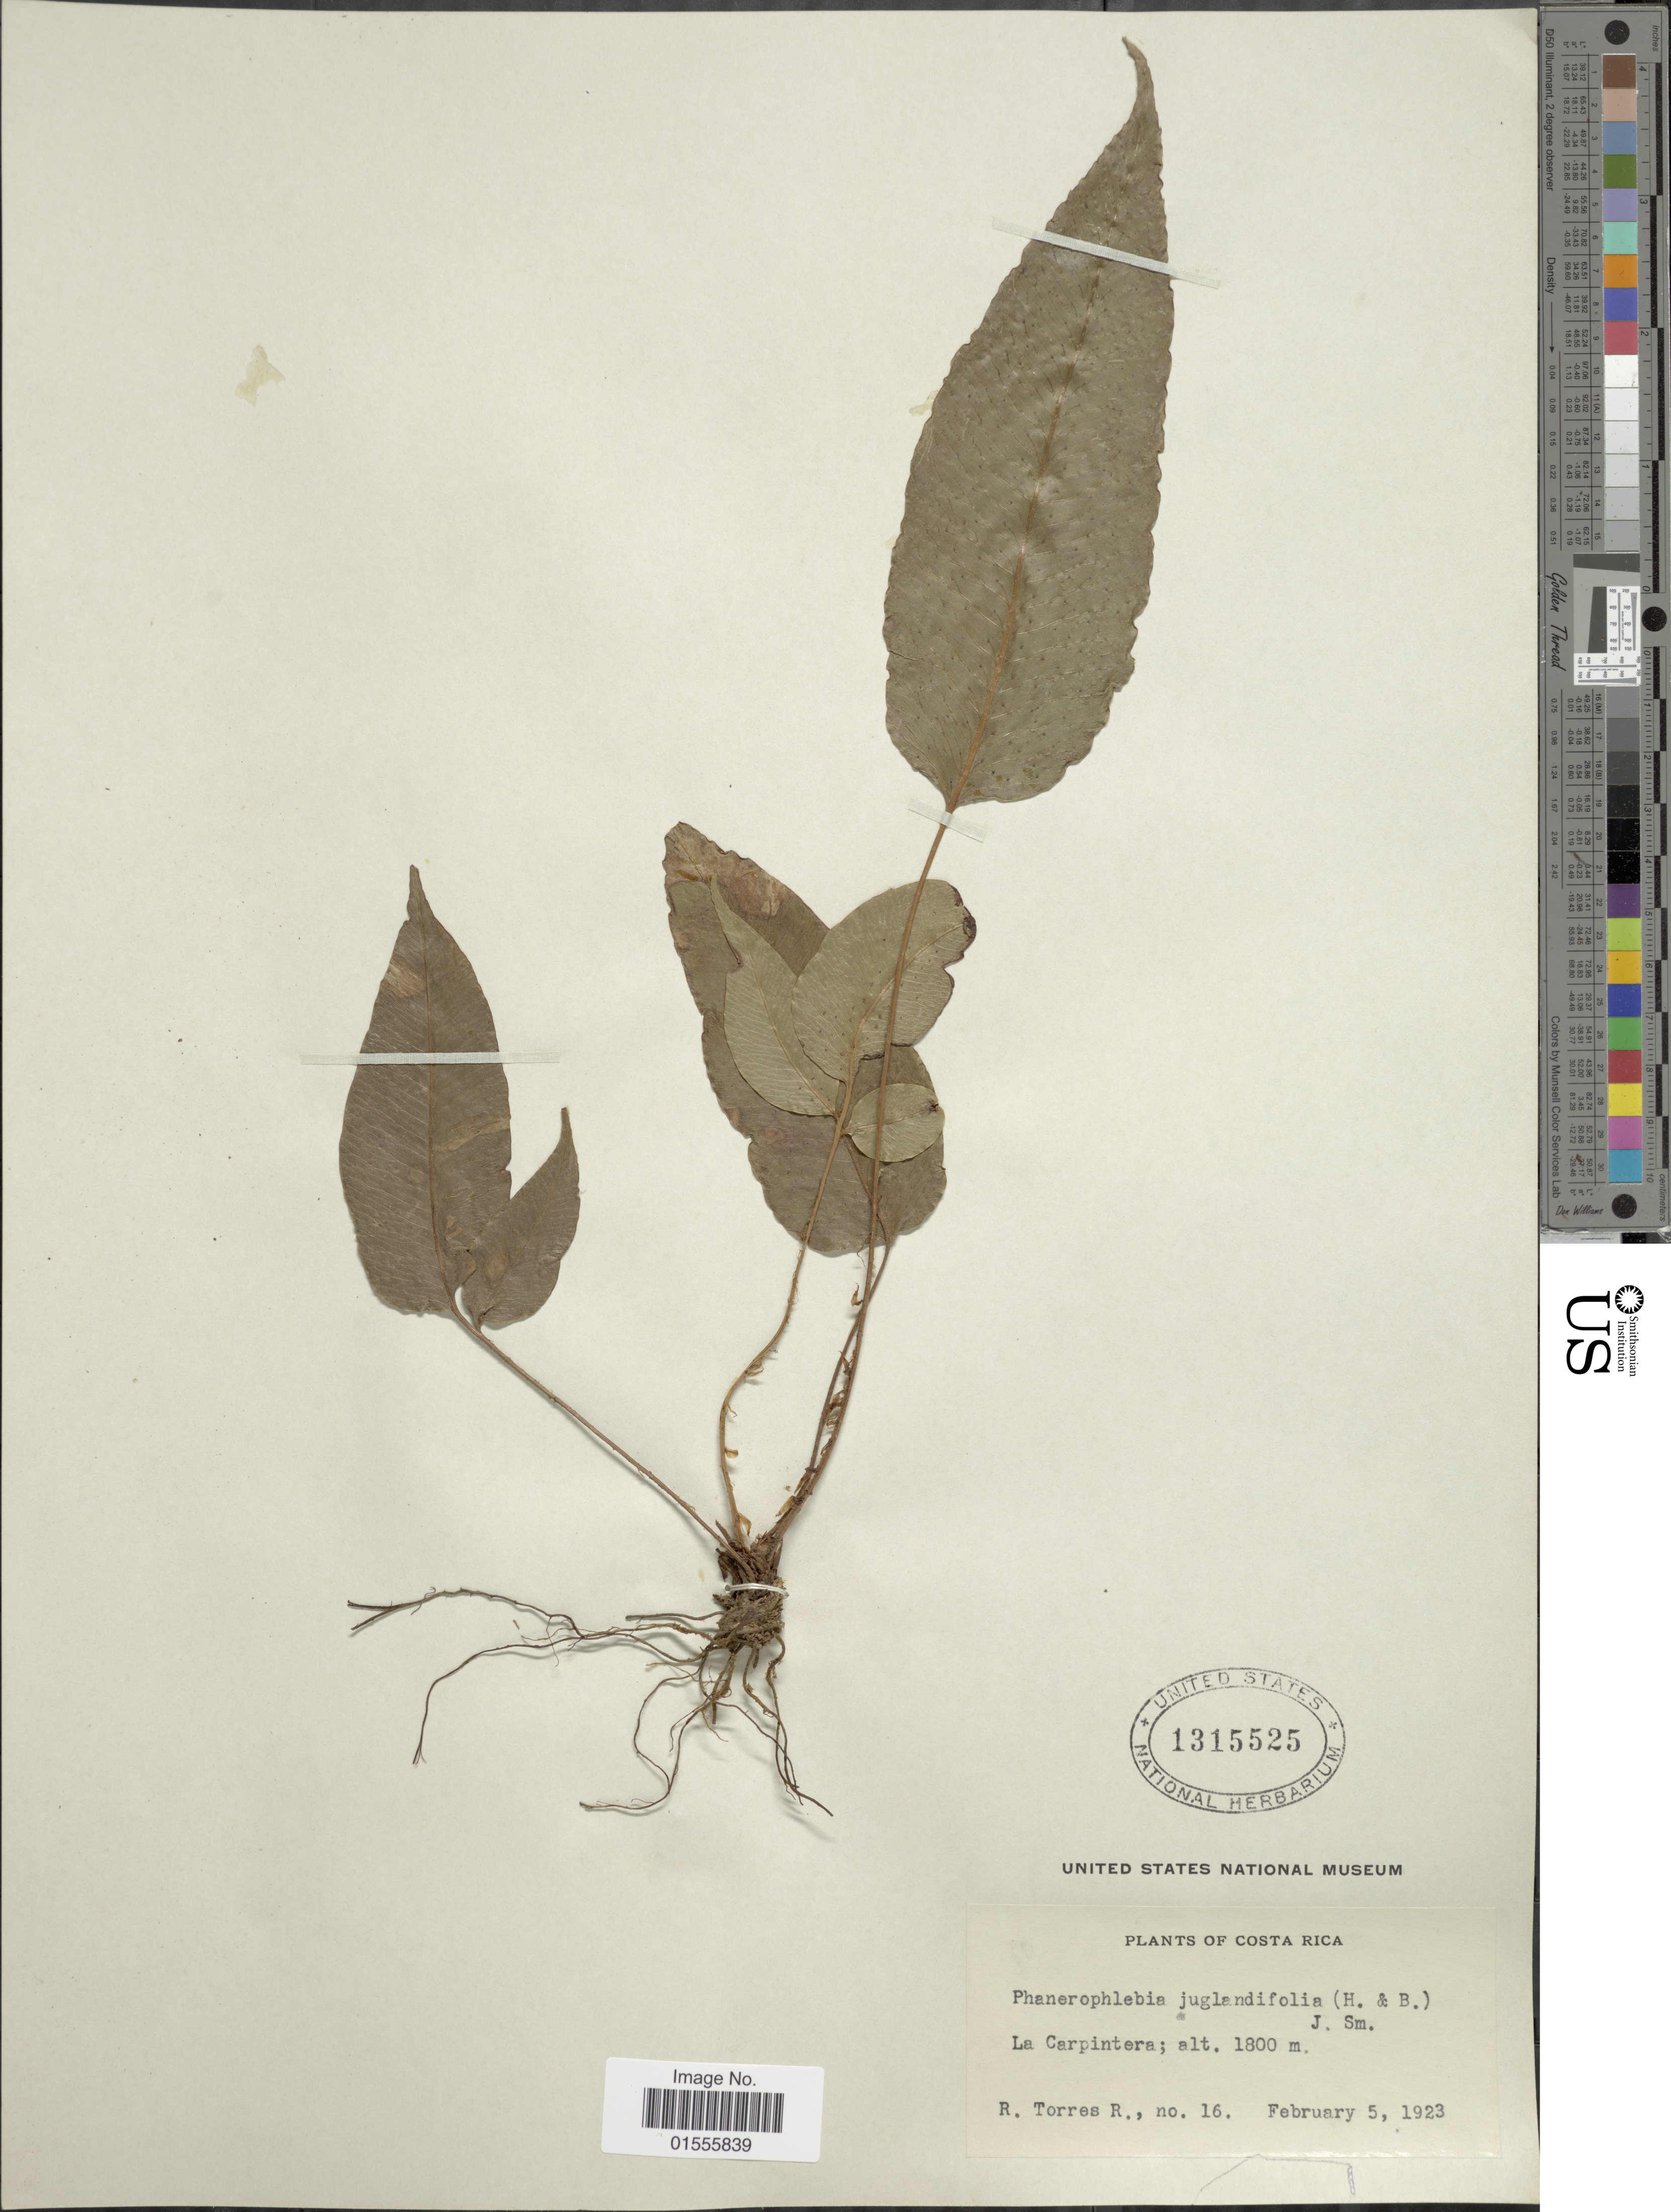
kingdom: Plantae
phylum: Tracheophyta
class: Polypodiopsida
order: Polypodiales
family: Dryopteridaceae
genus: Phanerophlebia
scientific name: Phanerophlebia juglandifolia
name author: (Willd.) J. Sm.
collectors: R. Torres R.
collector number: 16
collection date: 1923-02-05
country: Costa Rica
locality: La Carpintera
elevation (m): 1800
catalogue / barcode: US 1315525